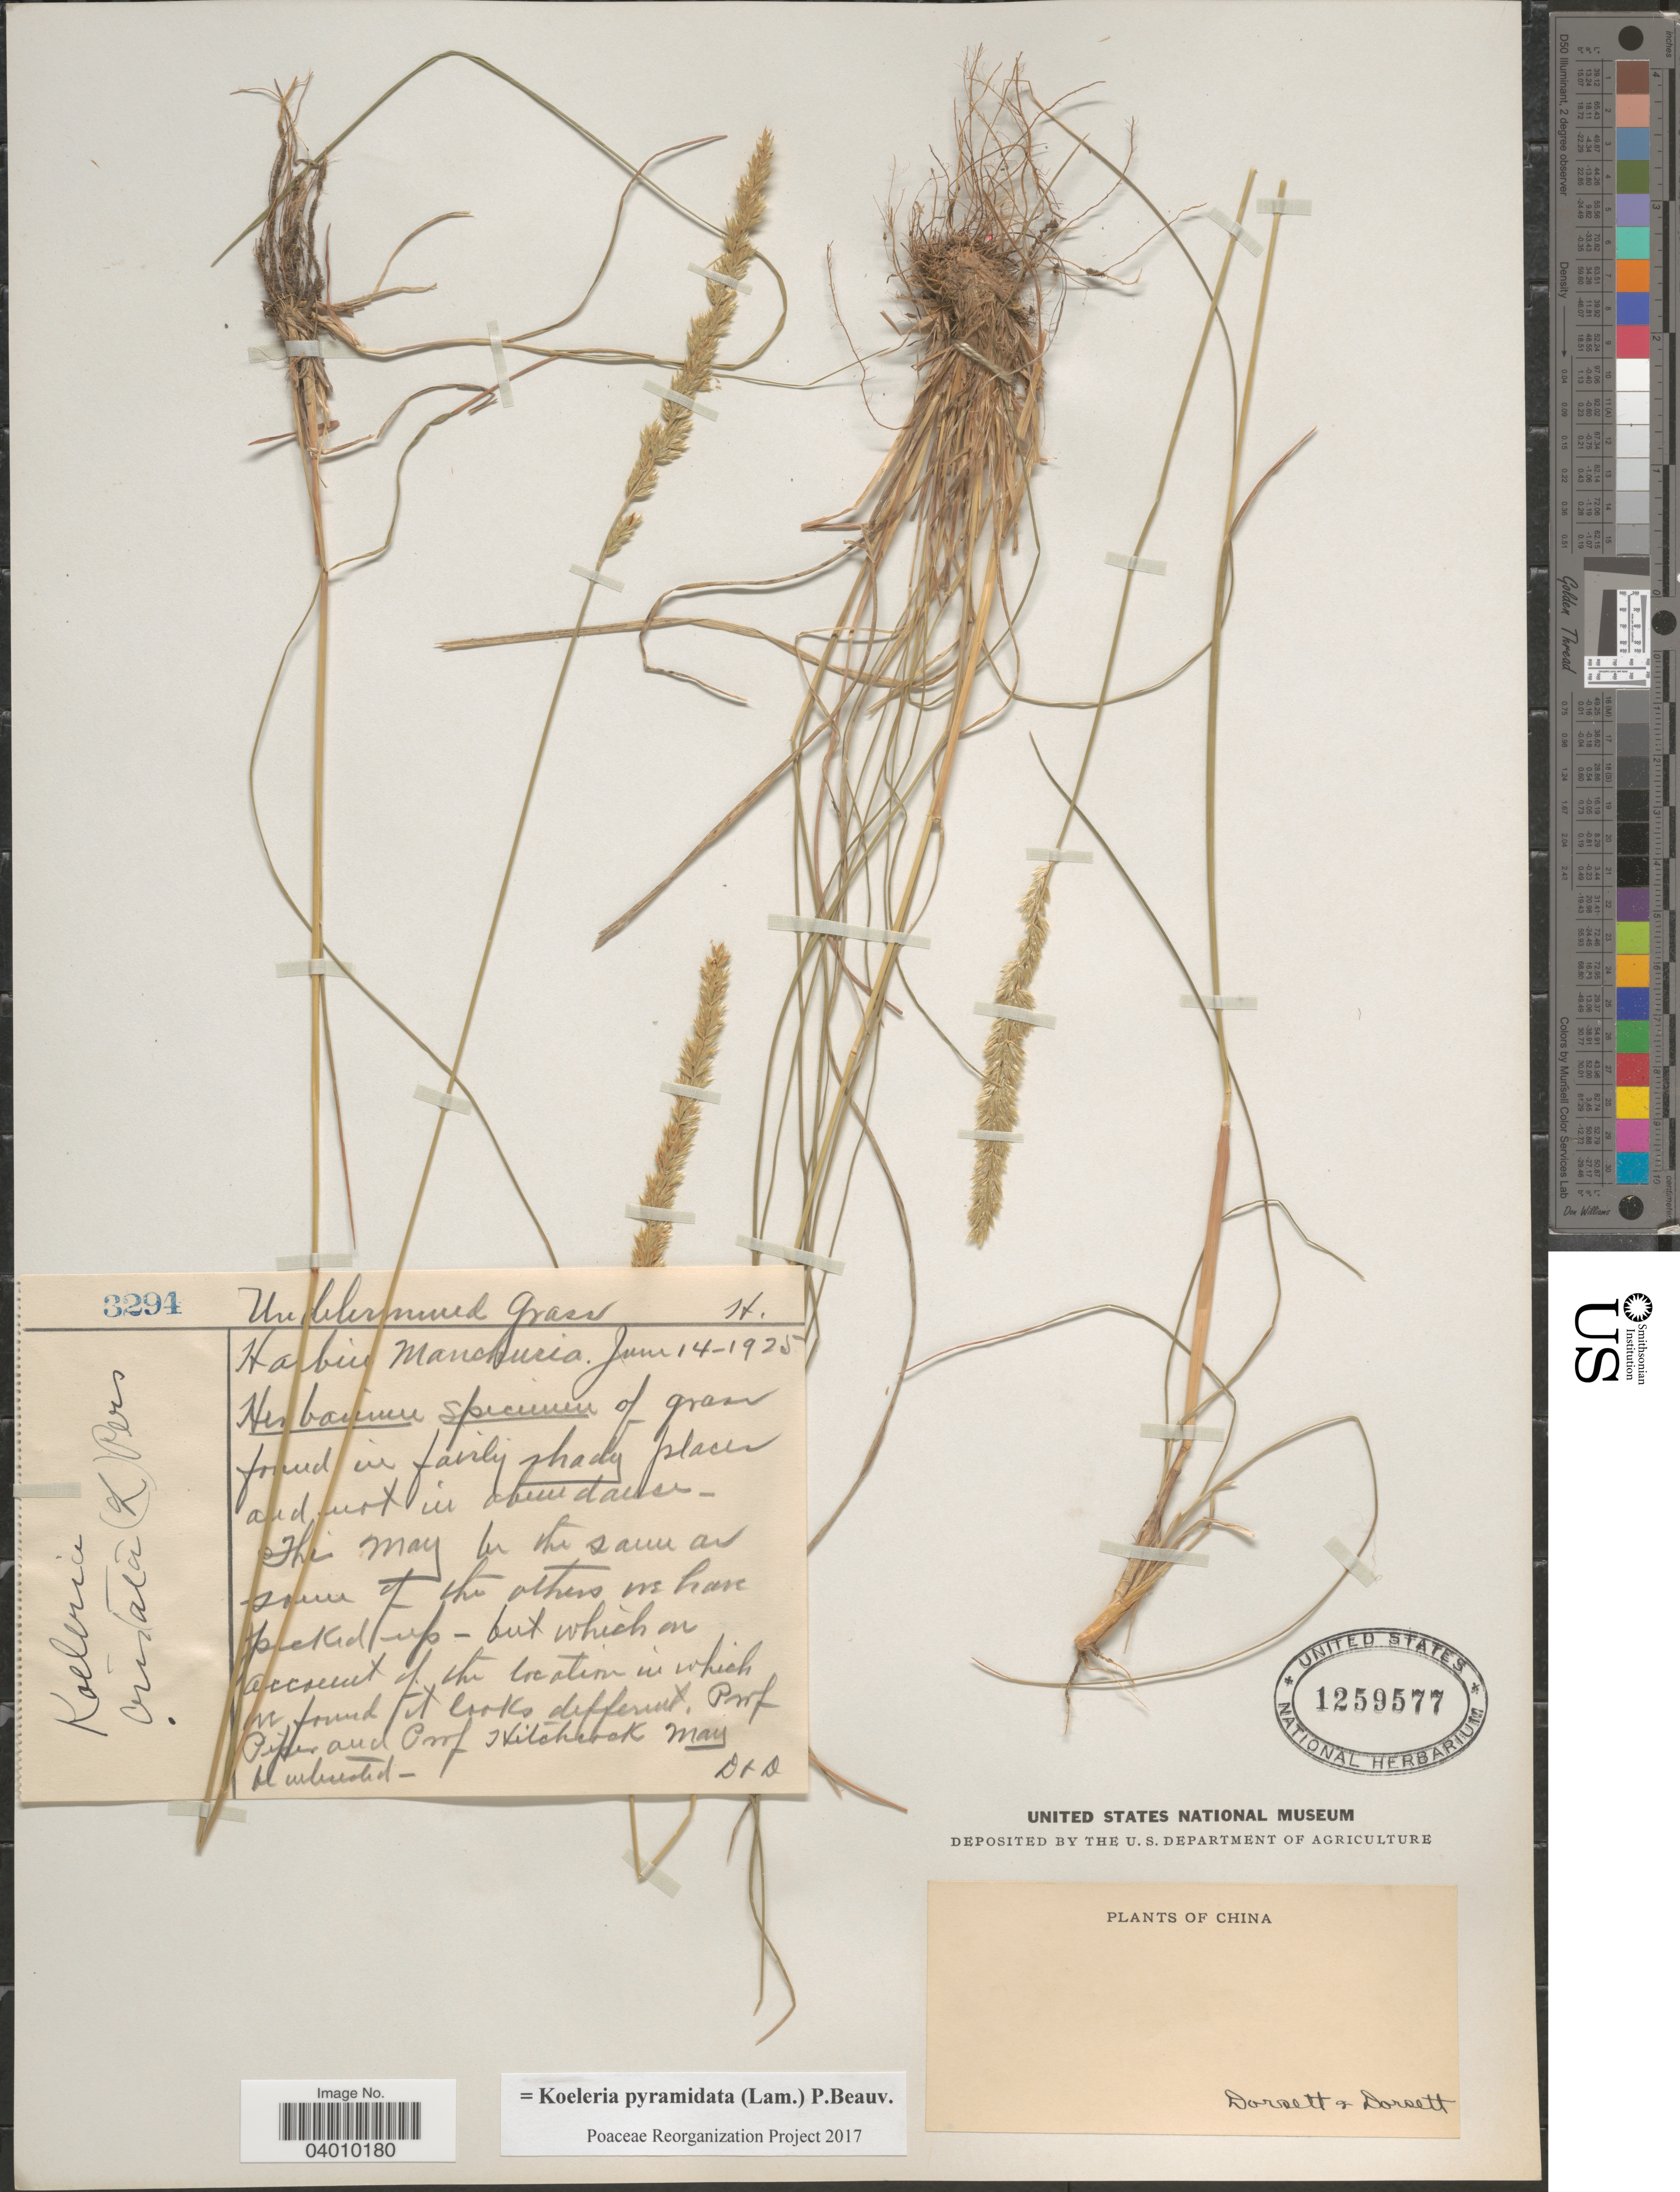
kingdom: Plantae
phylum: Tracheophyta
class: Liliopsida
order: Poales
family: Poaceae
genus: Koeleria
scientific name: Koeleria pyramidata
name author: (Lam.) P. Beauv.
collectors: -- Dorsett & -- Dorsett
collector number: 3294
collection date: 1925-06-14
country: China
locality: Harbin Manchuria.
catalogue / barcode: US 1259577